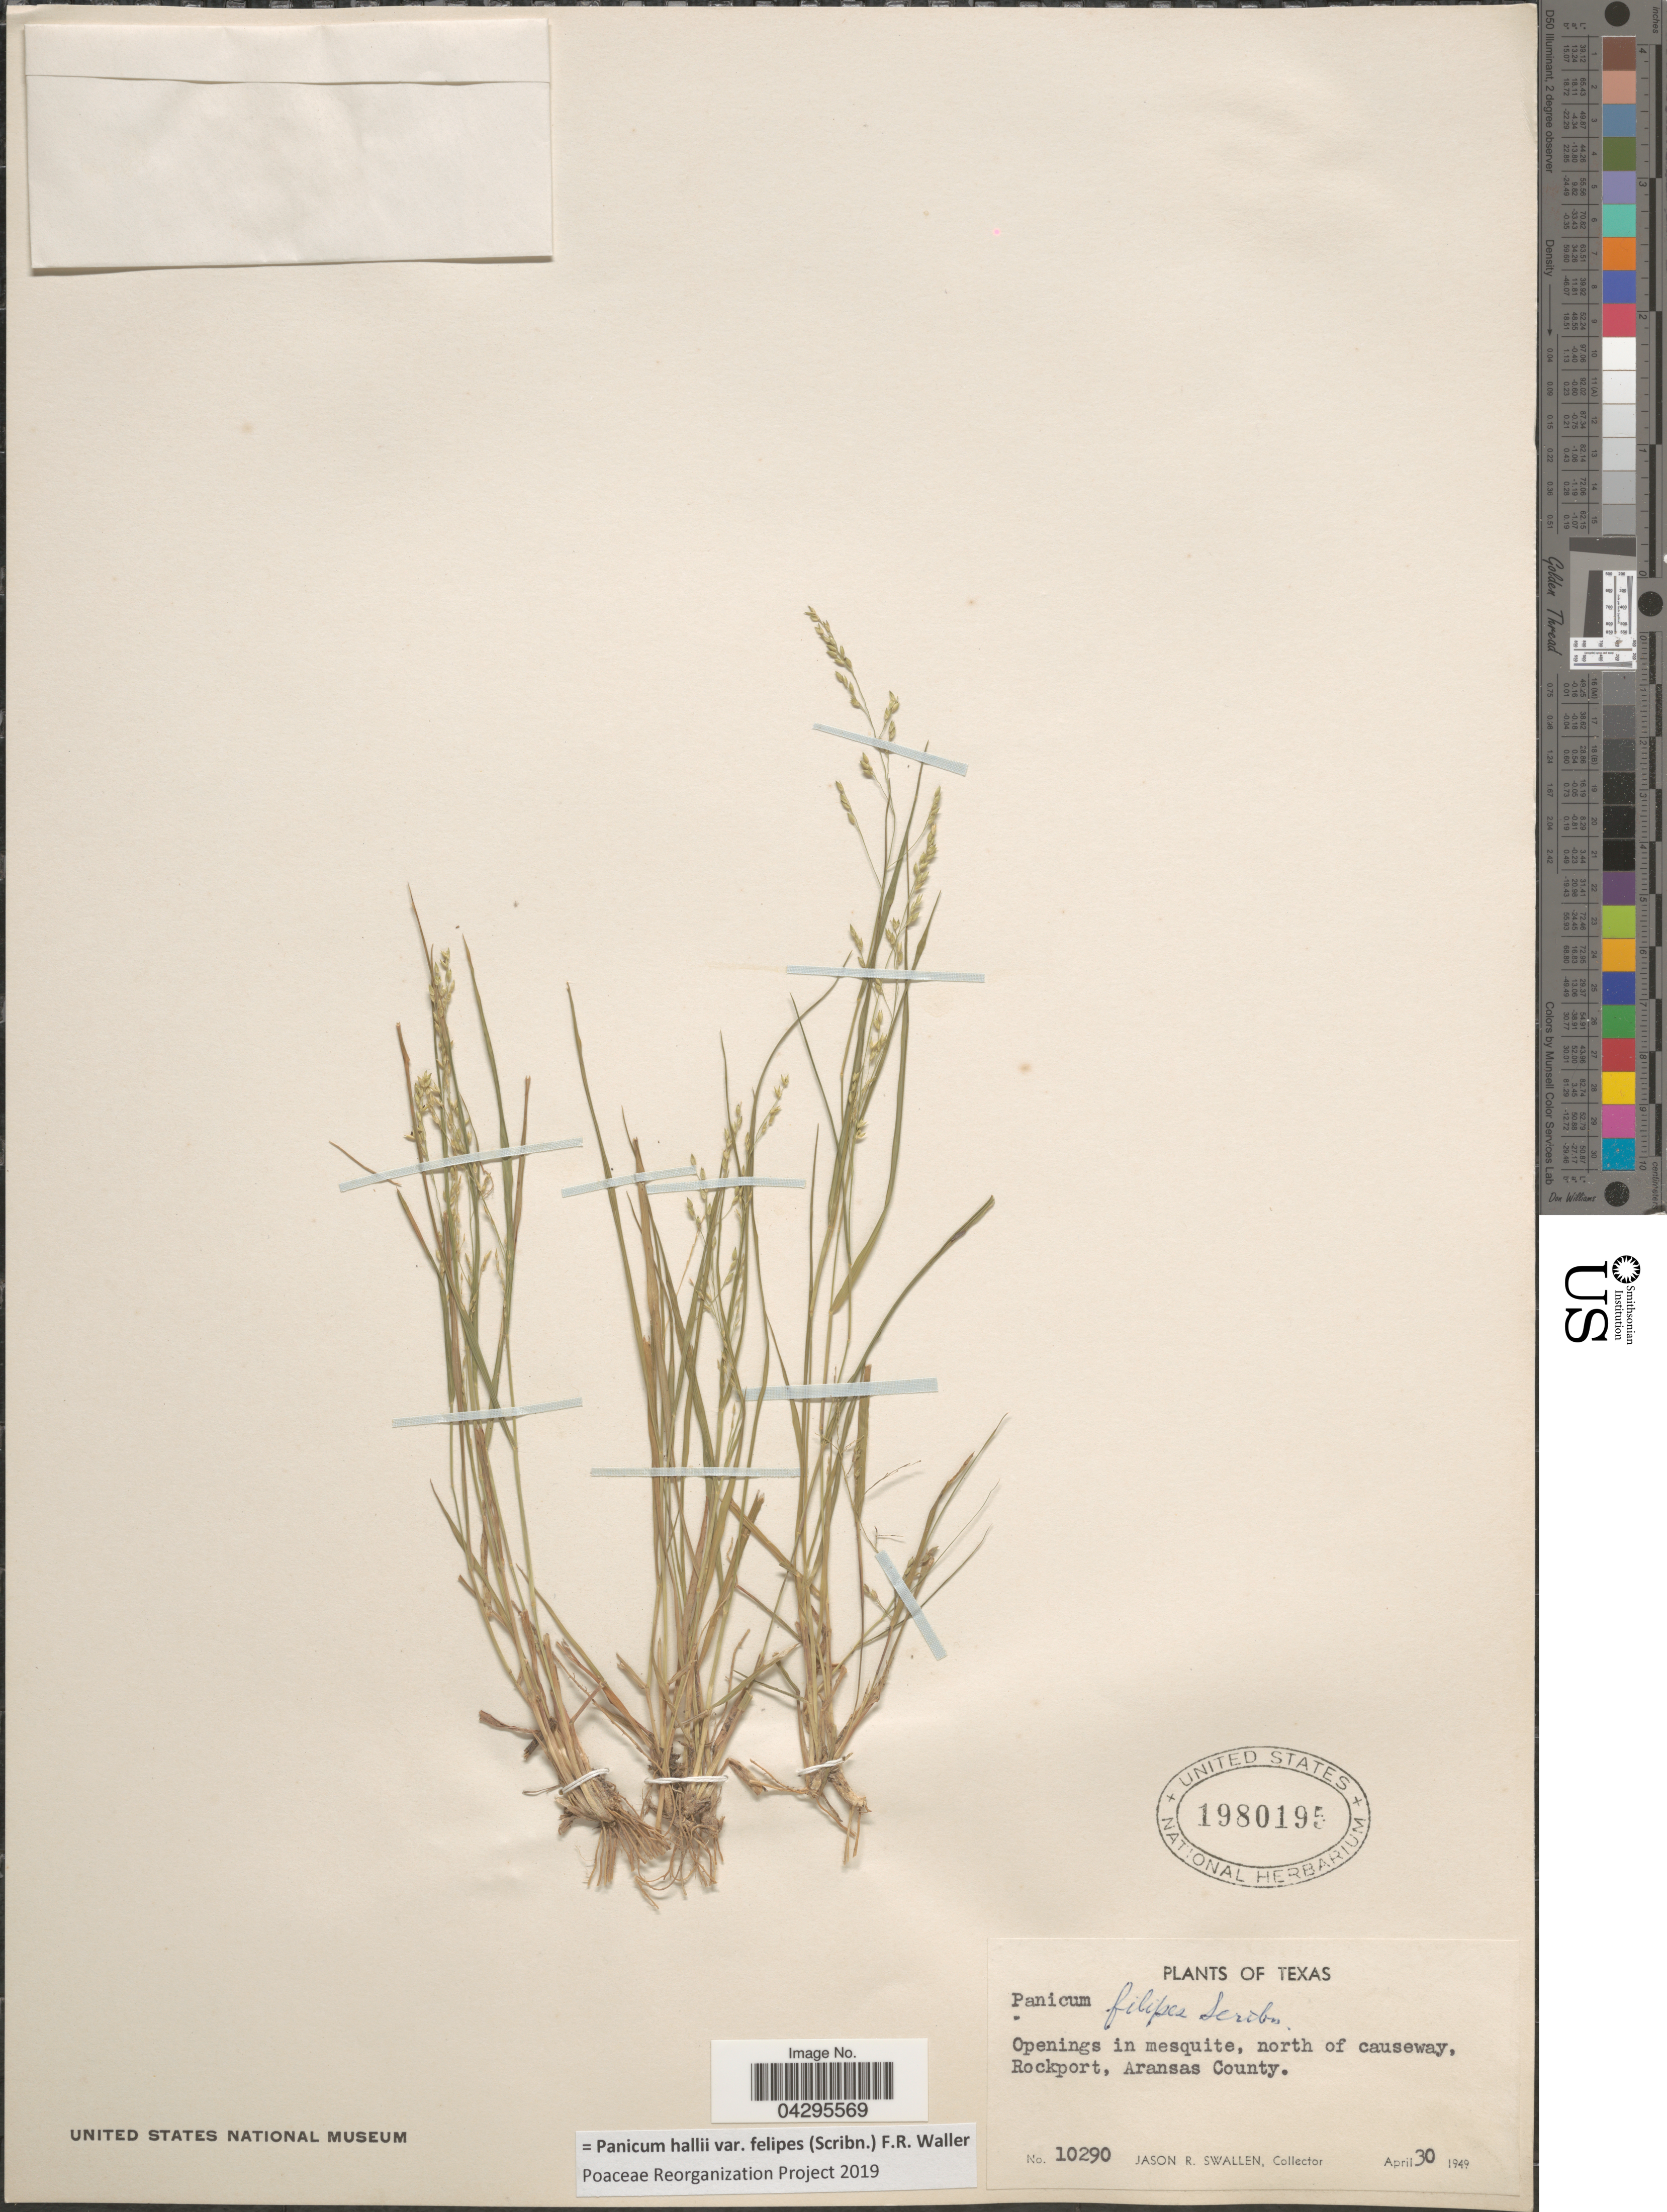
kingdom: Plantae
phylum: Tracheophyta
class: Liliopsida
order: Poales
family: Poaceae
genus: Panicum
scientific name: Panicum hallii var. felipes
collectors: J. R. Swallen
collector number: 10290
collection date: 1949-04-30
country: United States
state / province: Texas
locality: Openings in mesquite, north of causeway, Rockport, Aransas County.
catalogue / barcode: US 1980195